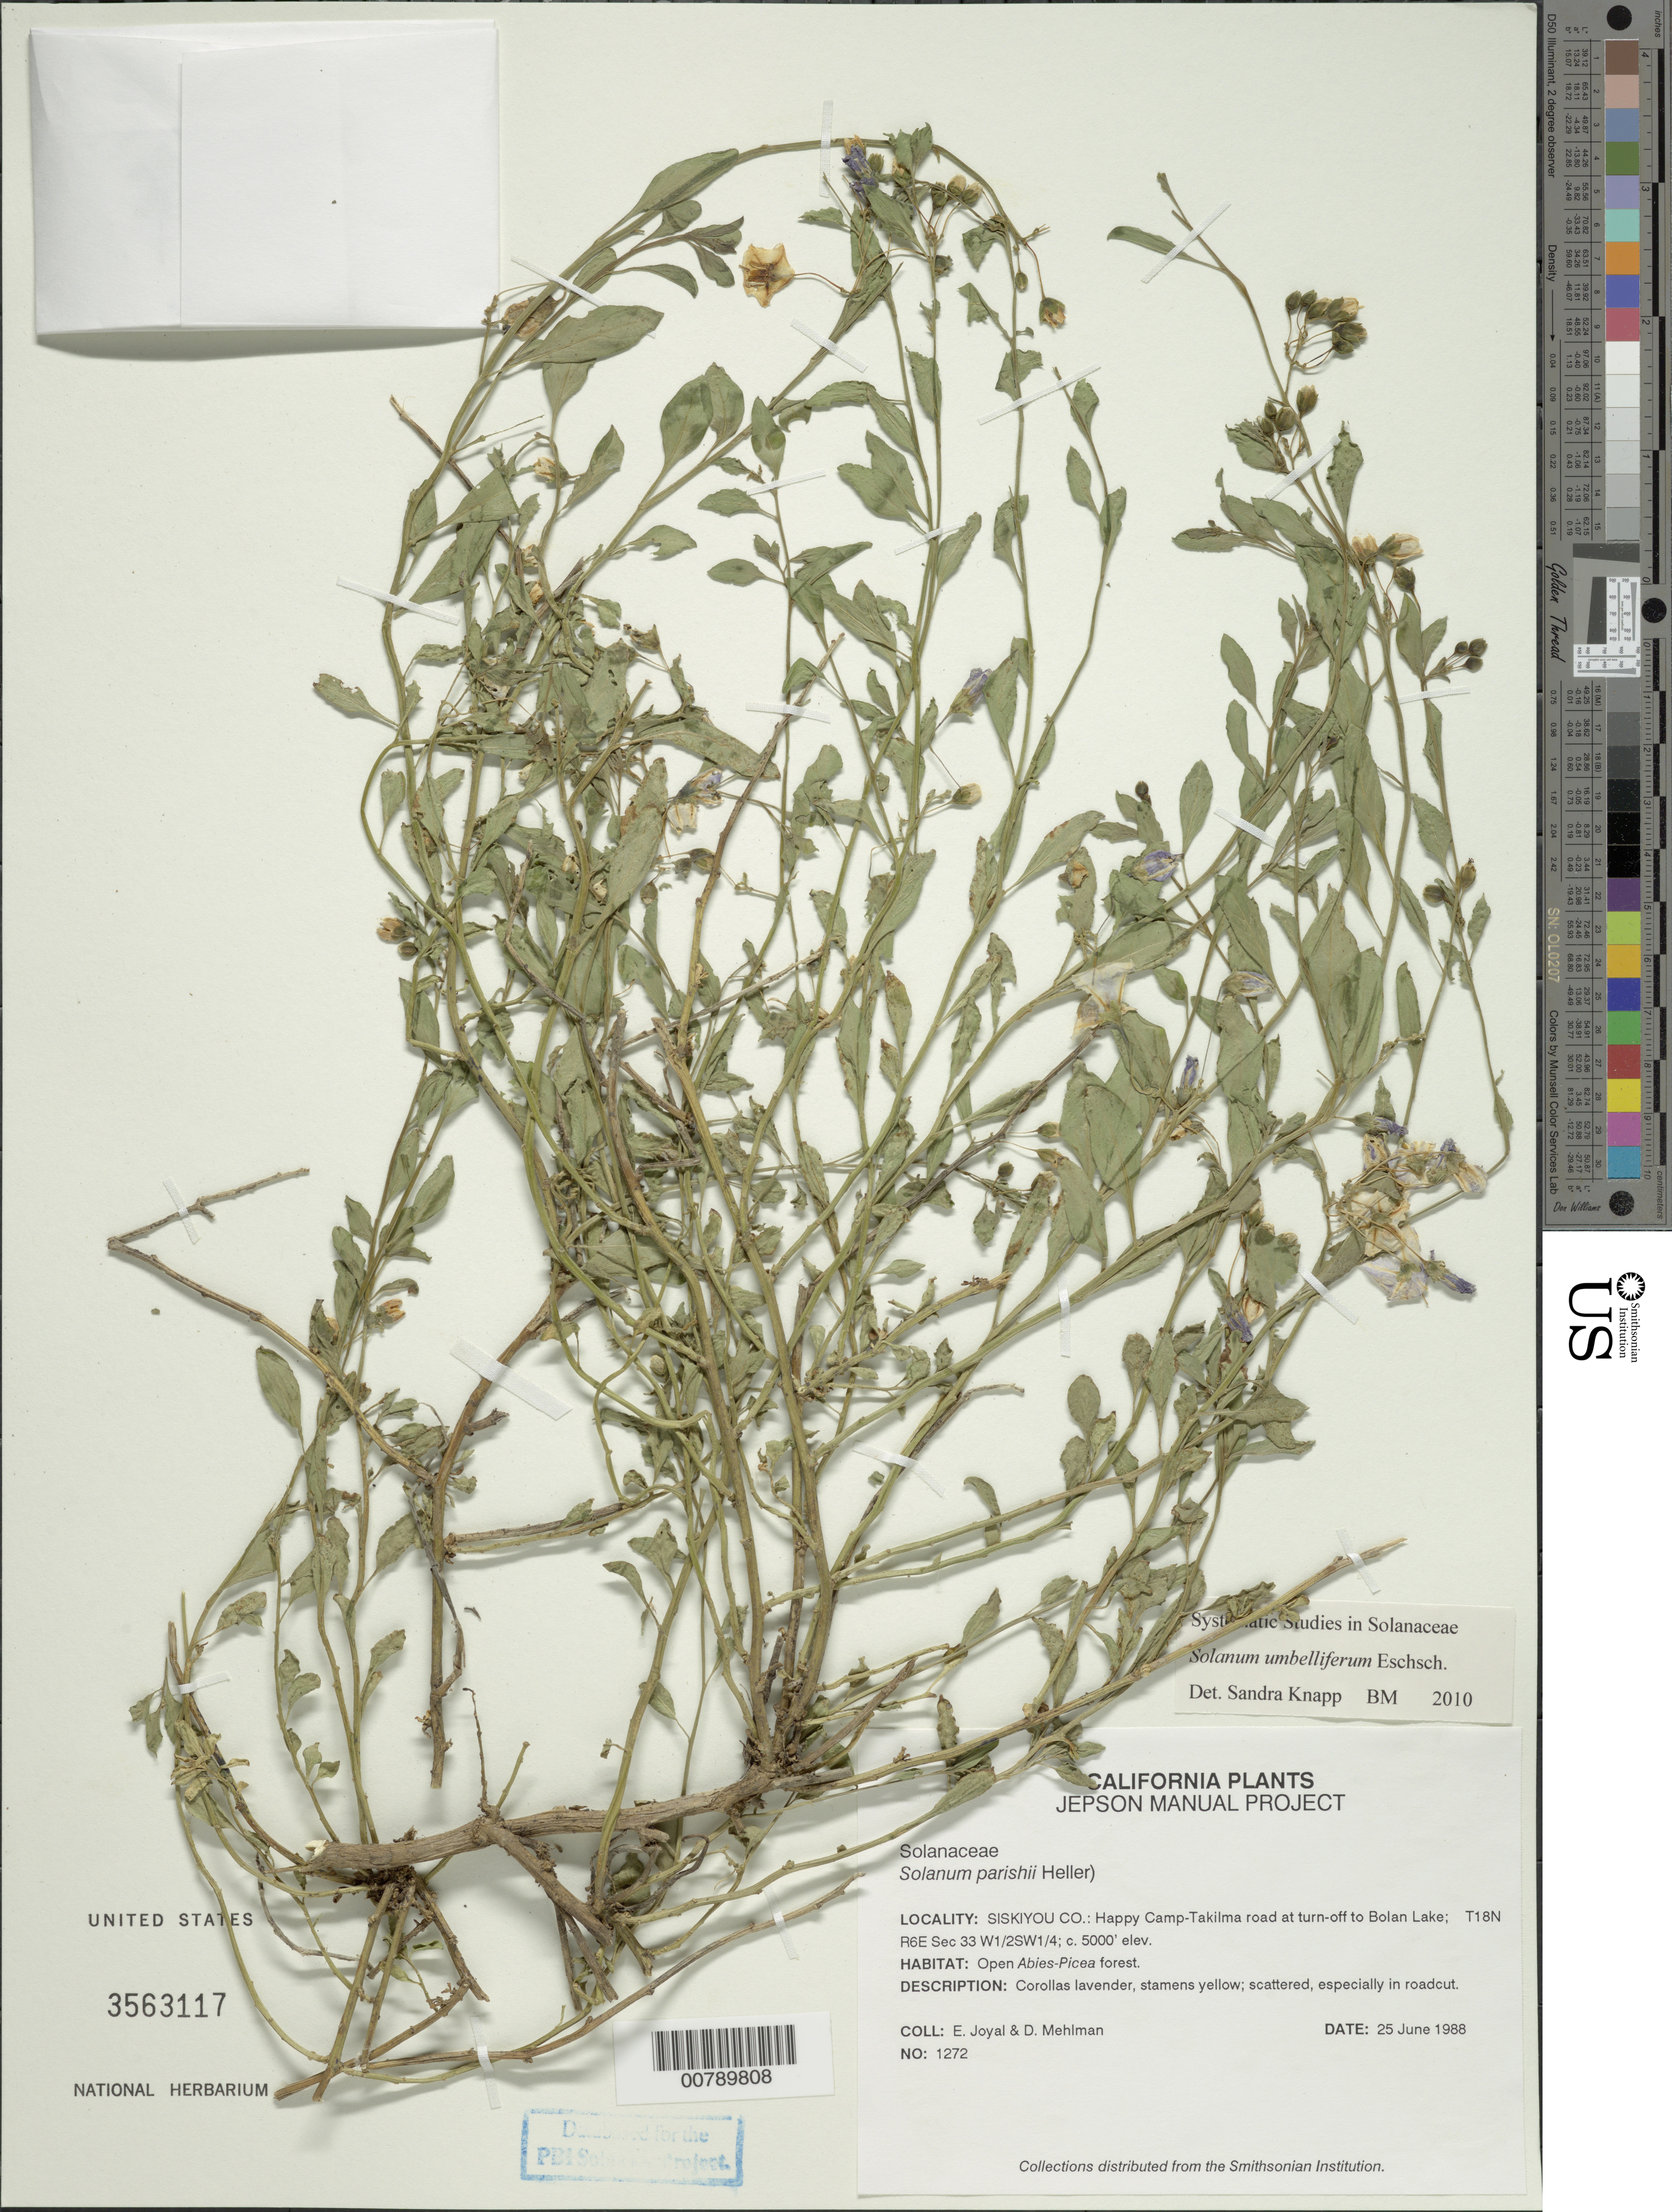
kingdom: Plantae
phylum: Tracheophyta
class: Magnoliopsida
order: Solanales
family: Solanaceae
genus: Solanum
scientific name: Solanum umbelliferum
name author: Eschsch.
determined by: Knapp, S. D.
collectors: E. Joyal & D. Mehlman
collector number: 1272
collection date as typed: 25 Jun 1988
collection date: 1988-06-25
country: United States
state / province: California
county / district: Siskiyou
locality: Happy Camp-Takilma road at turn off to Bolan Lake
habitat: corollas lavender, stamens yellow; open Abies-Picea forest; 1;1;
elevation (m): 1524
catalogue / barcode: US 3563117